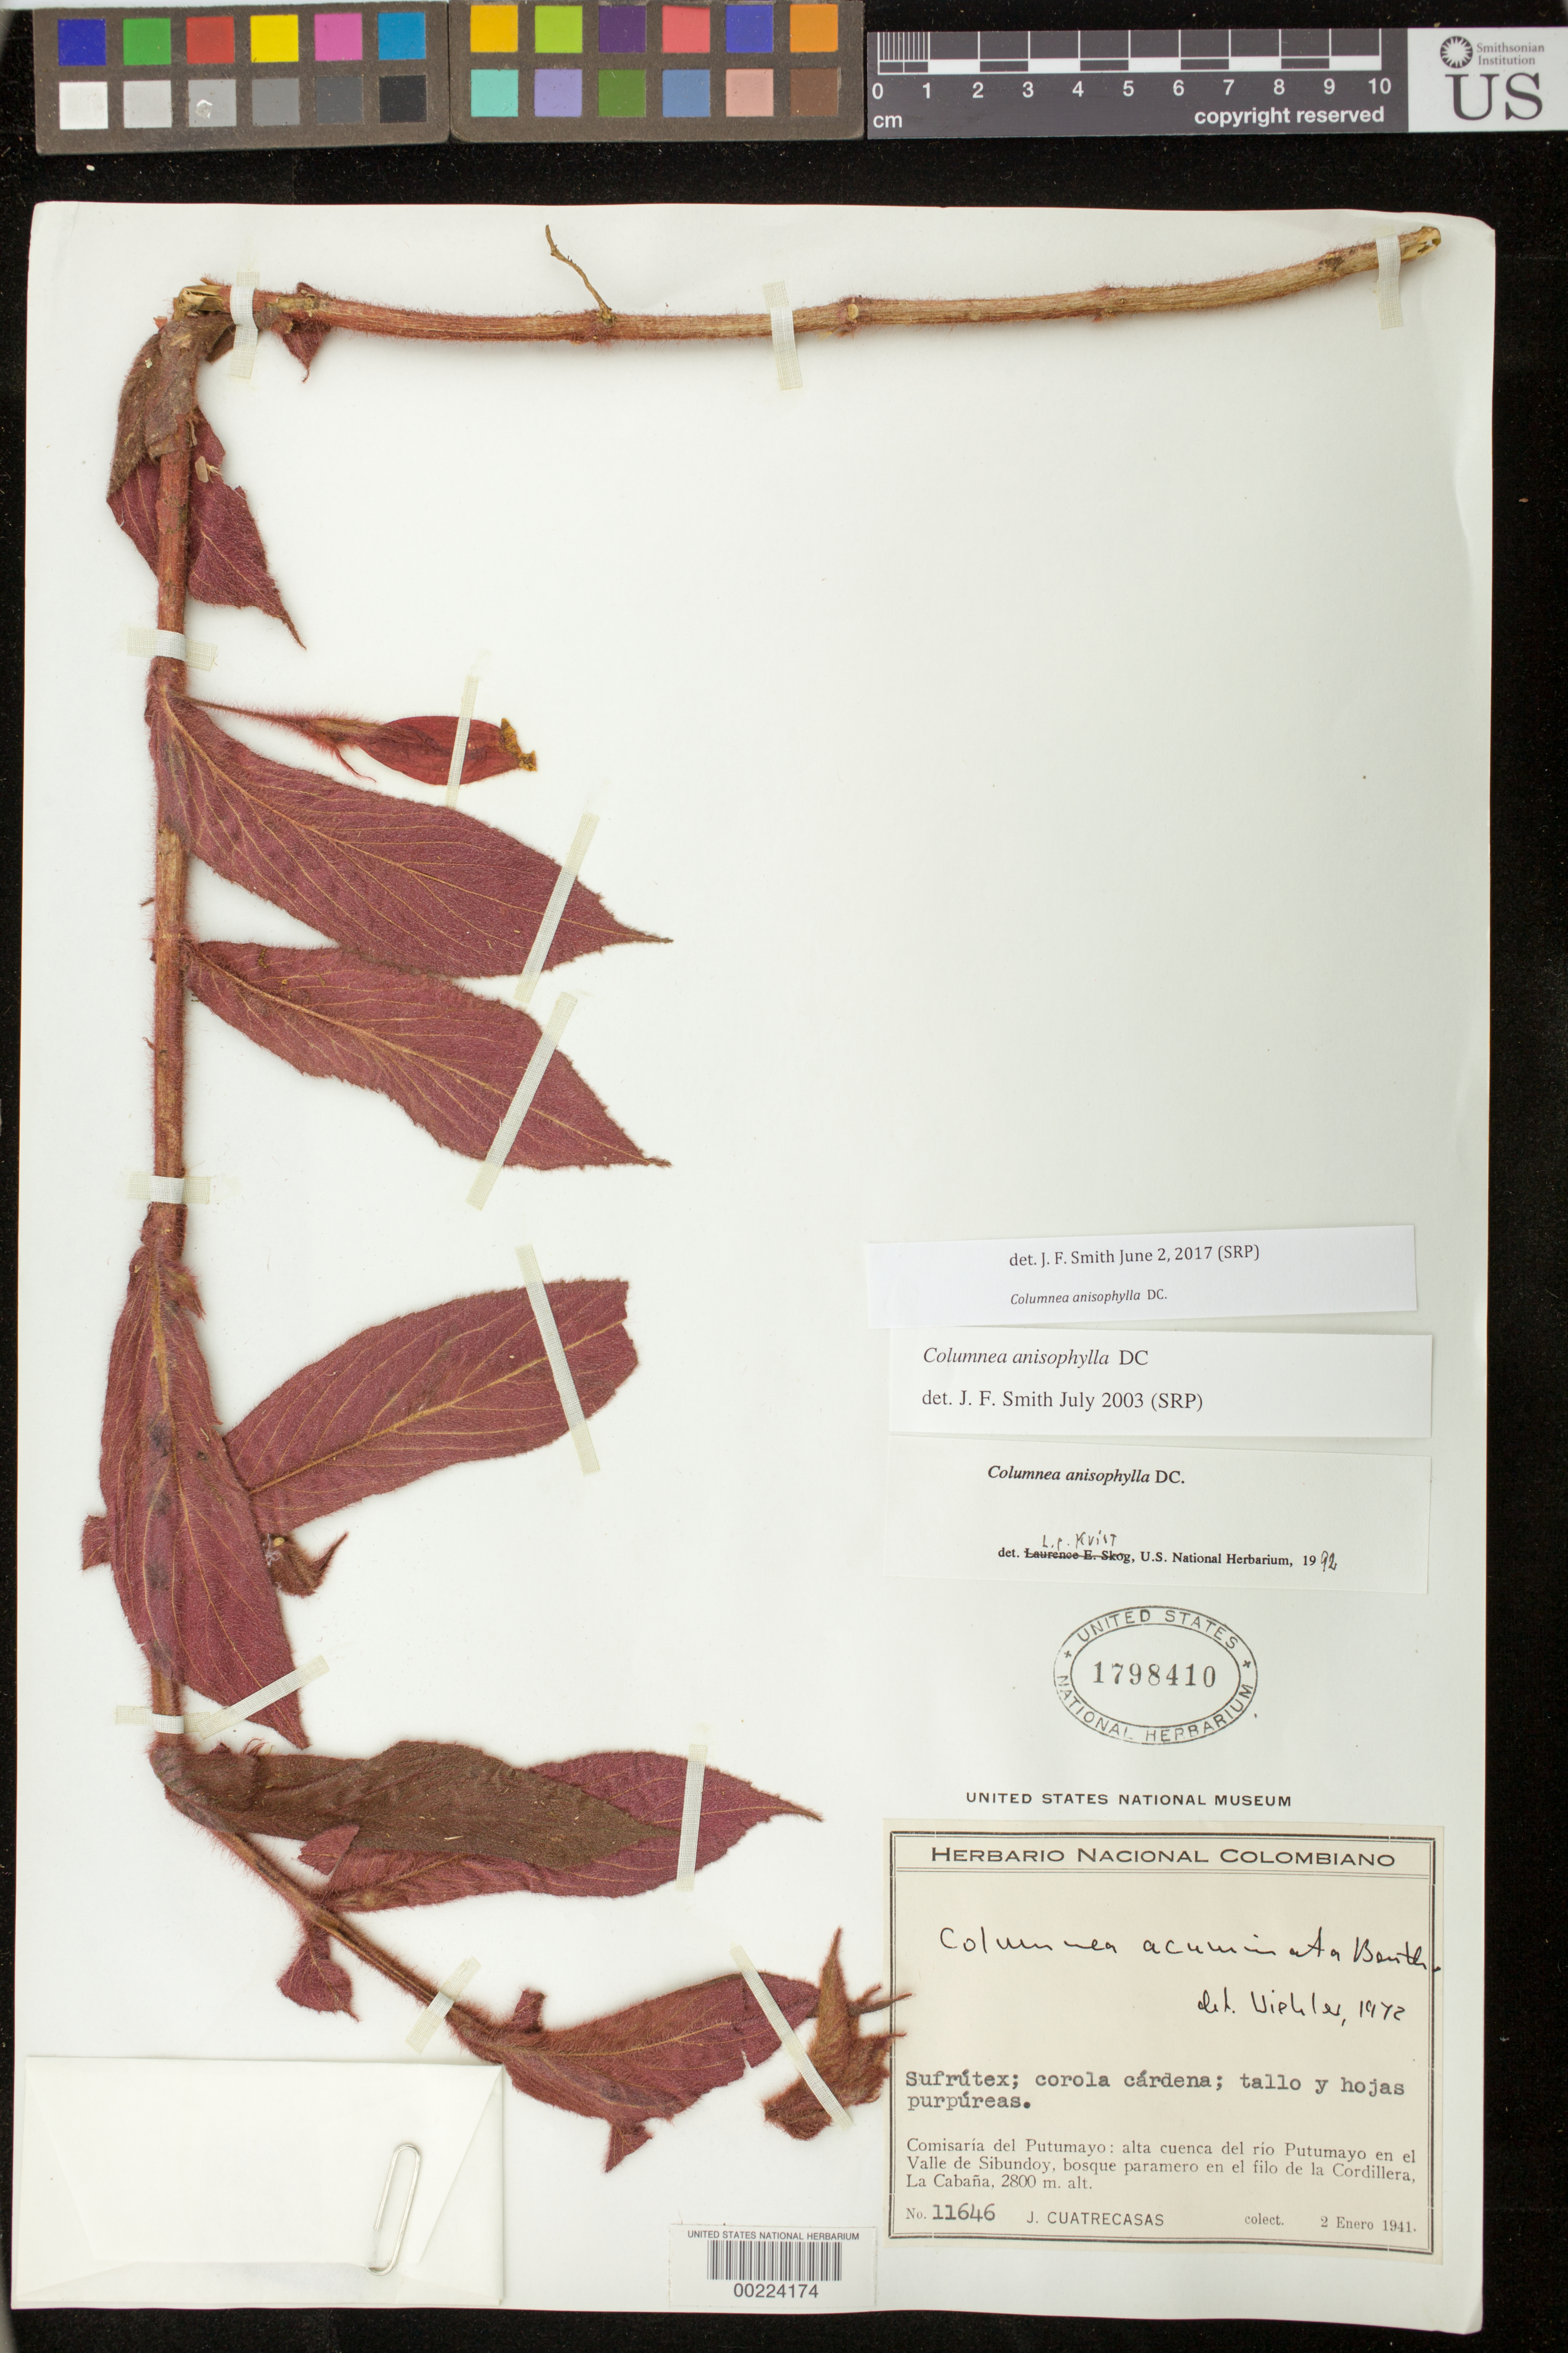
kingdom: Plantae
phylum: Tracheophyta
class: Magnoliopsida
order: Lamiales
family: Gesneriaceae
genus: Columnea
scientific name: Columnea anisophylla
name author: DC.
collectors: J. Cuatrecasas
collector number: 11646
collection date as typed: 02 Jan 1941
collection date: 1941-01-02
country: Colombia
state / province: Putumayo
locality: River basin of Rio Putumayo, in the valley of Sibundoy, ... La Cabana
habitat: woods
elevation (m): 2800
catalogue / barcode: US 1798410